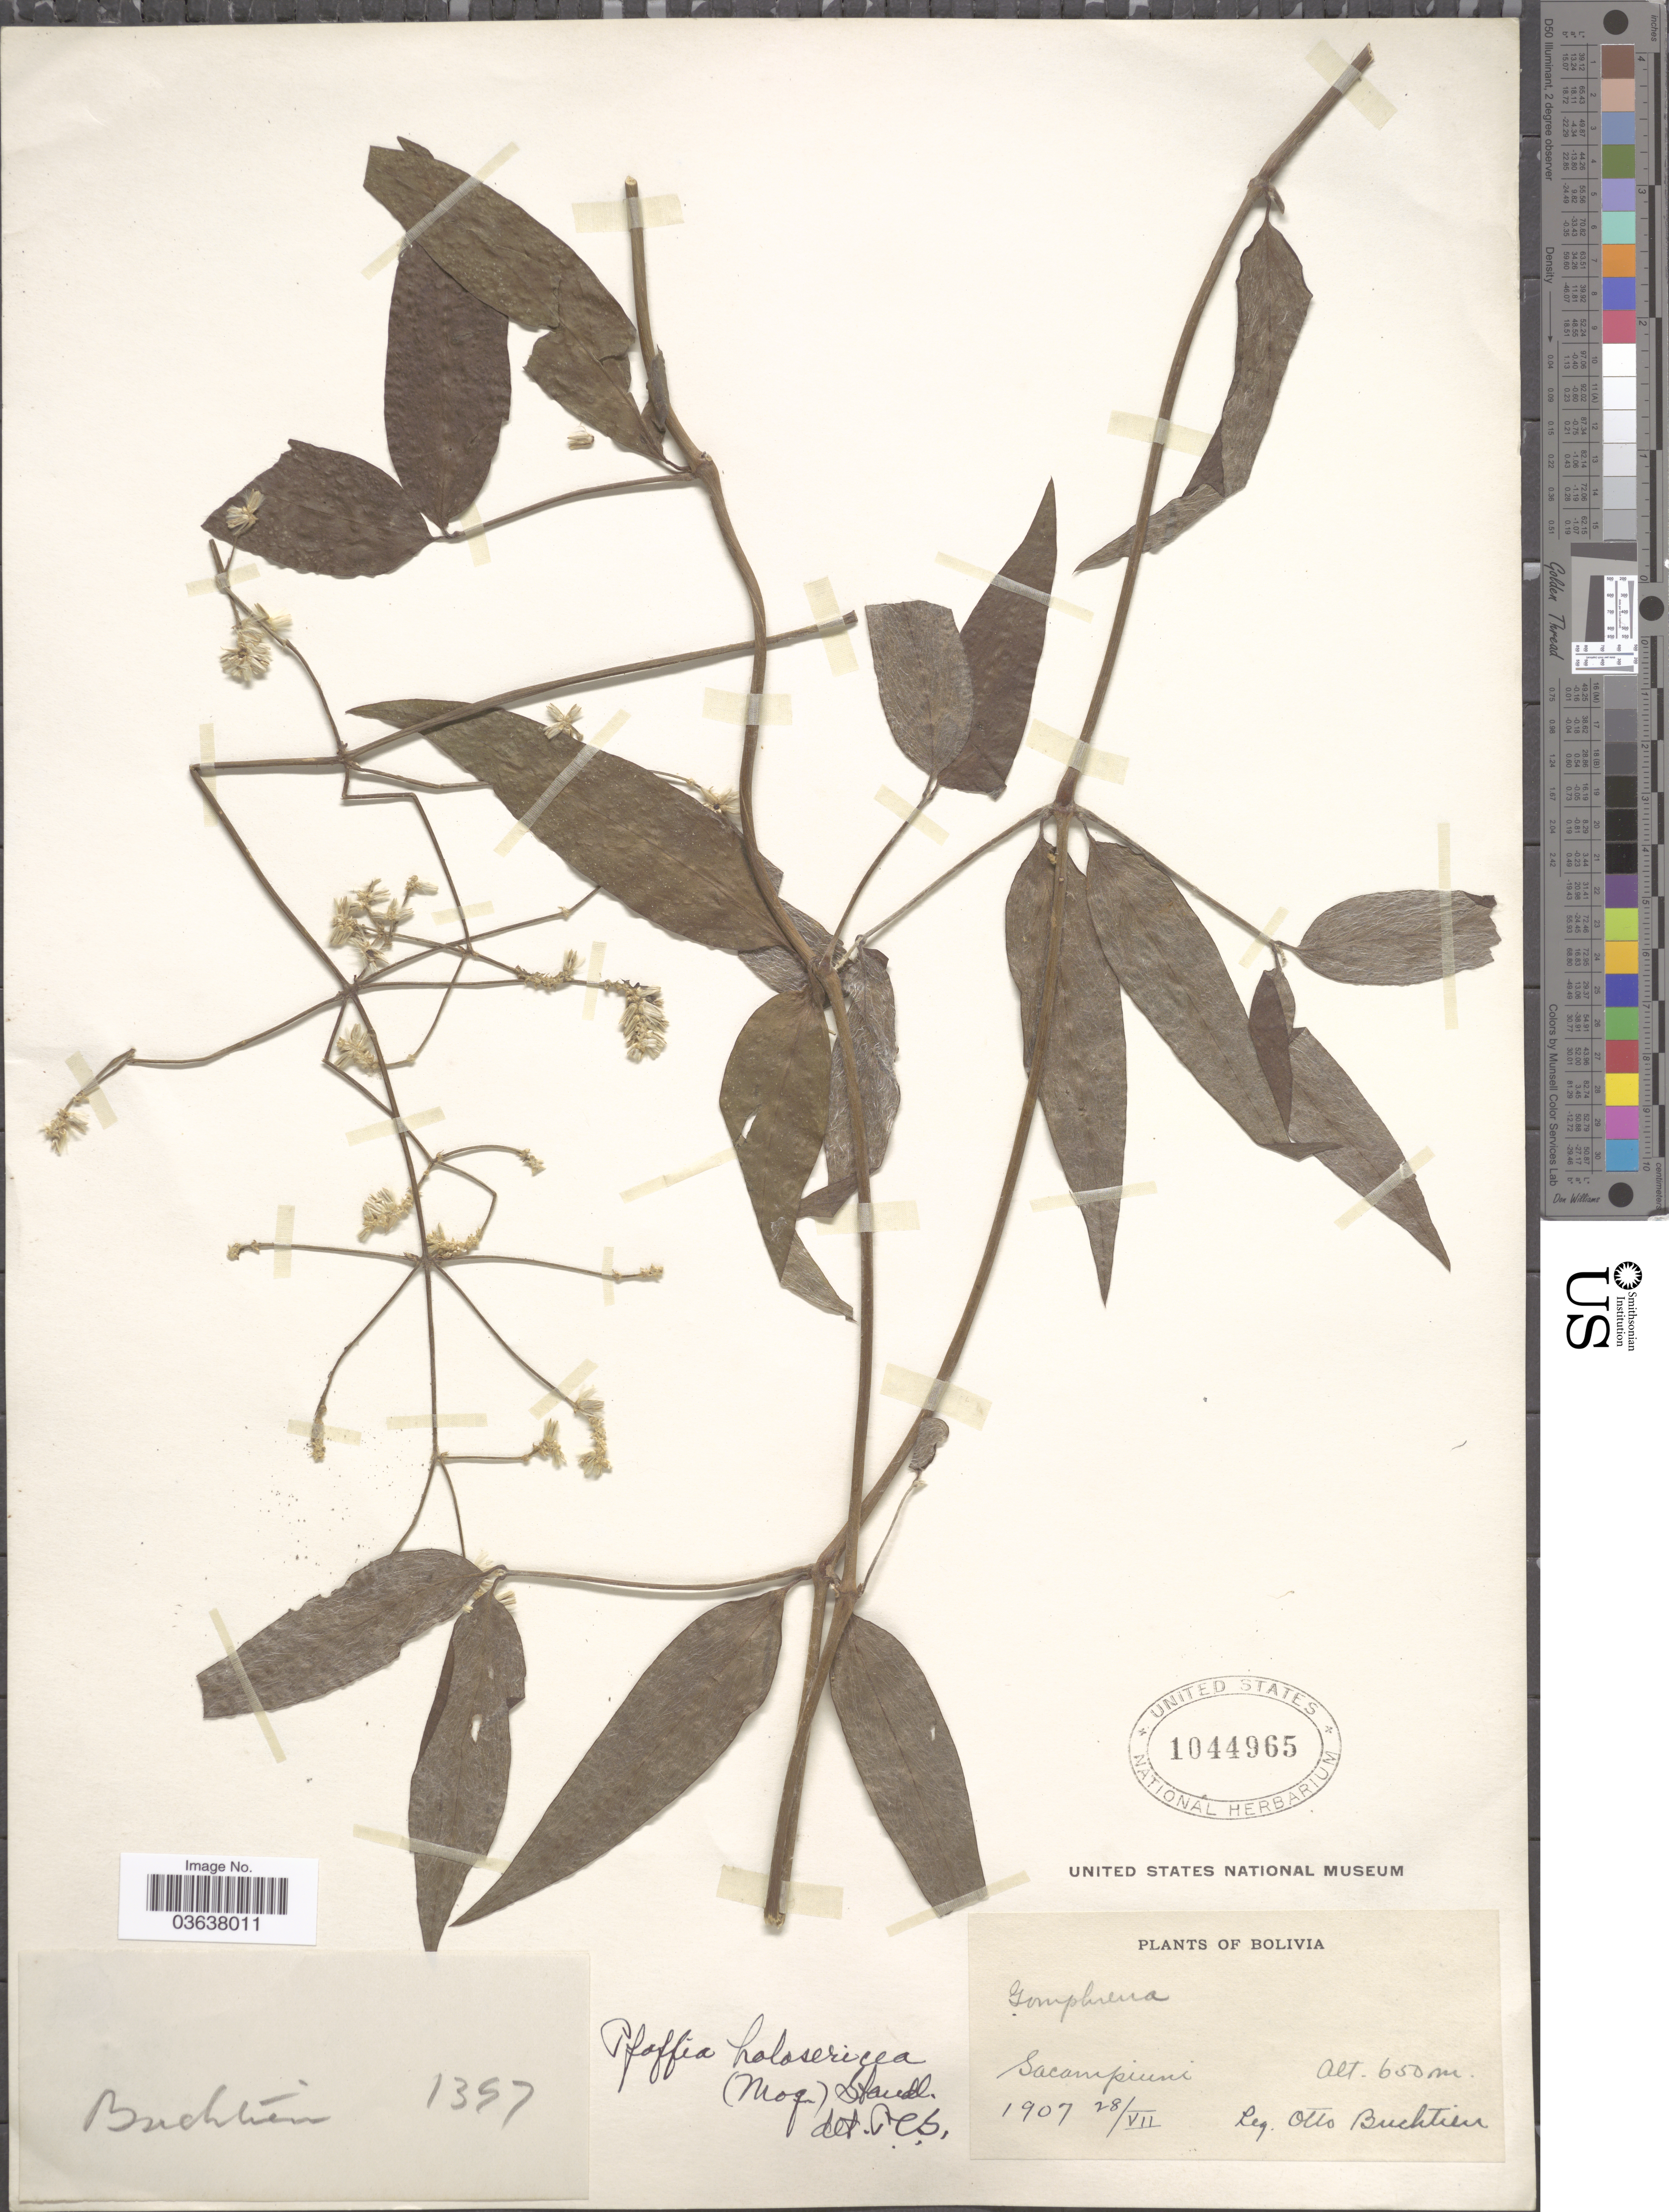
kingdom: Plantae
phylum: Tracheophyta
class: Magnoliopsida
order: Caryophyllales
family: Amaranthaceae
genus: Gomphrena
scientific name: Gomphrena holosericea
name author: (Mart.) Moq.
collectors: O. Buchtien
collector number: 1397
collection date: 1907-07-28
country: Bolivia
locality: Sacampiuni.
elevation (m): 650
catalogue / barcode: US 1044965